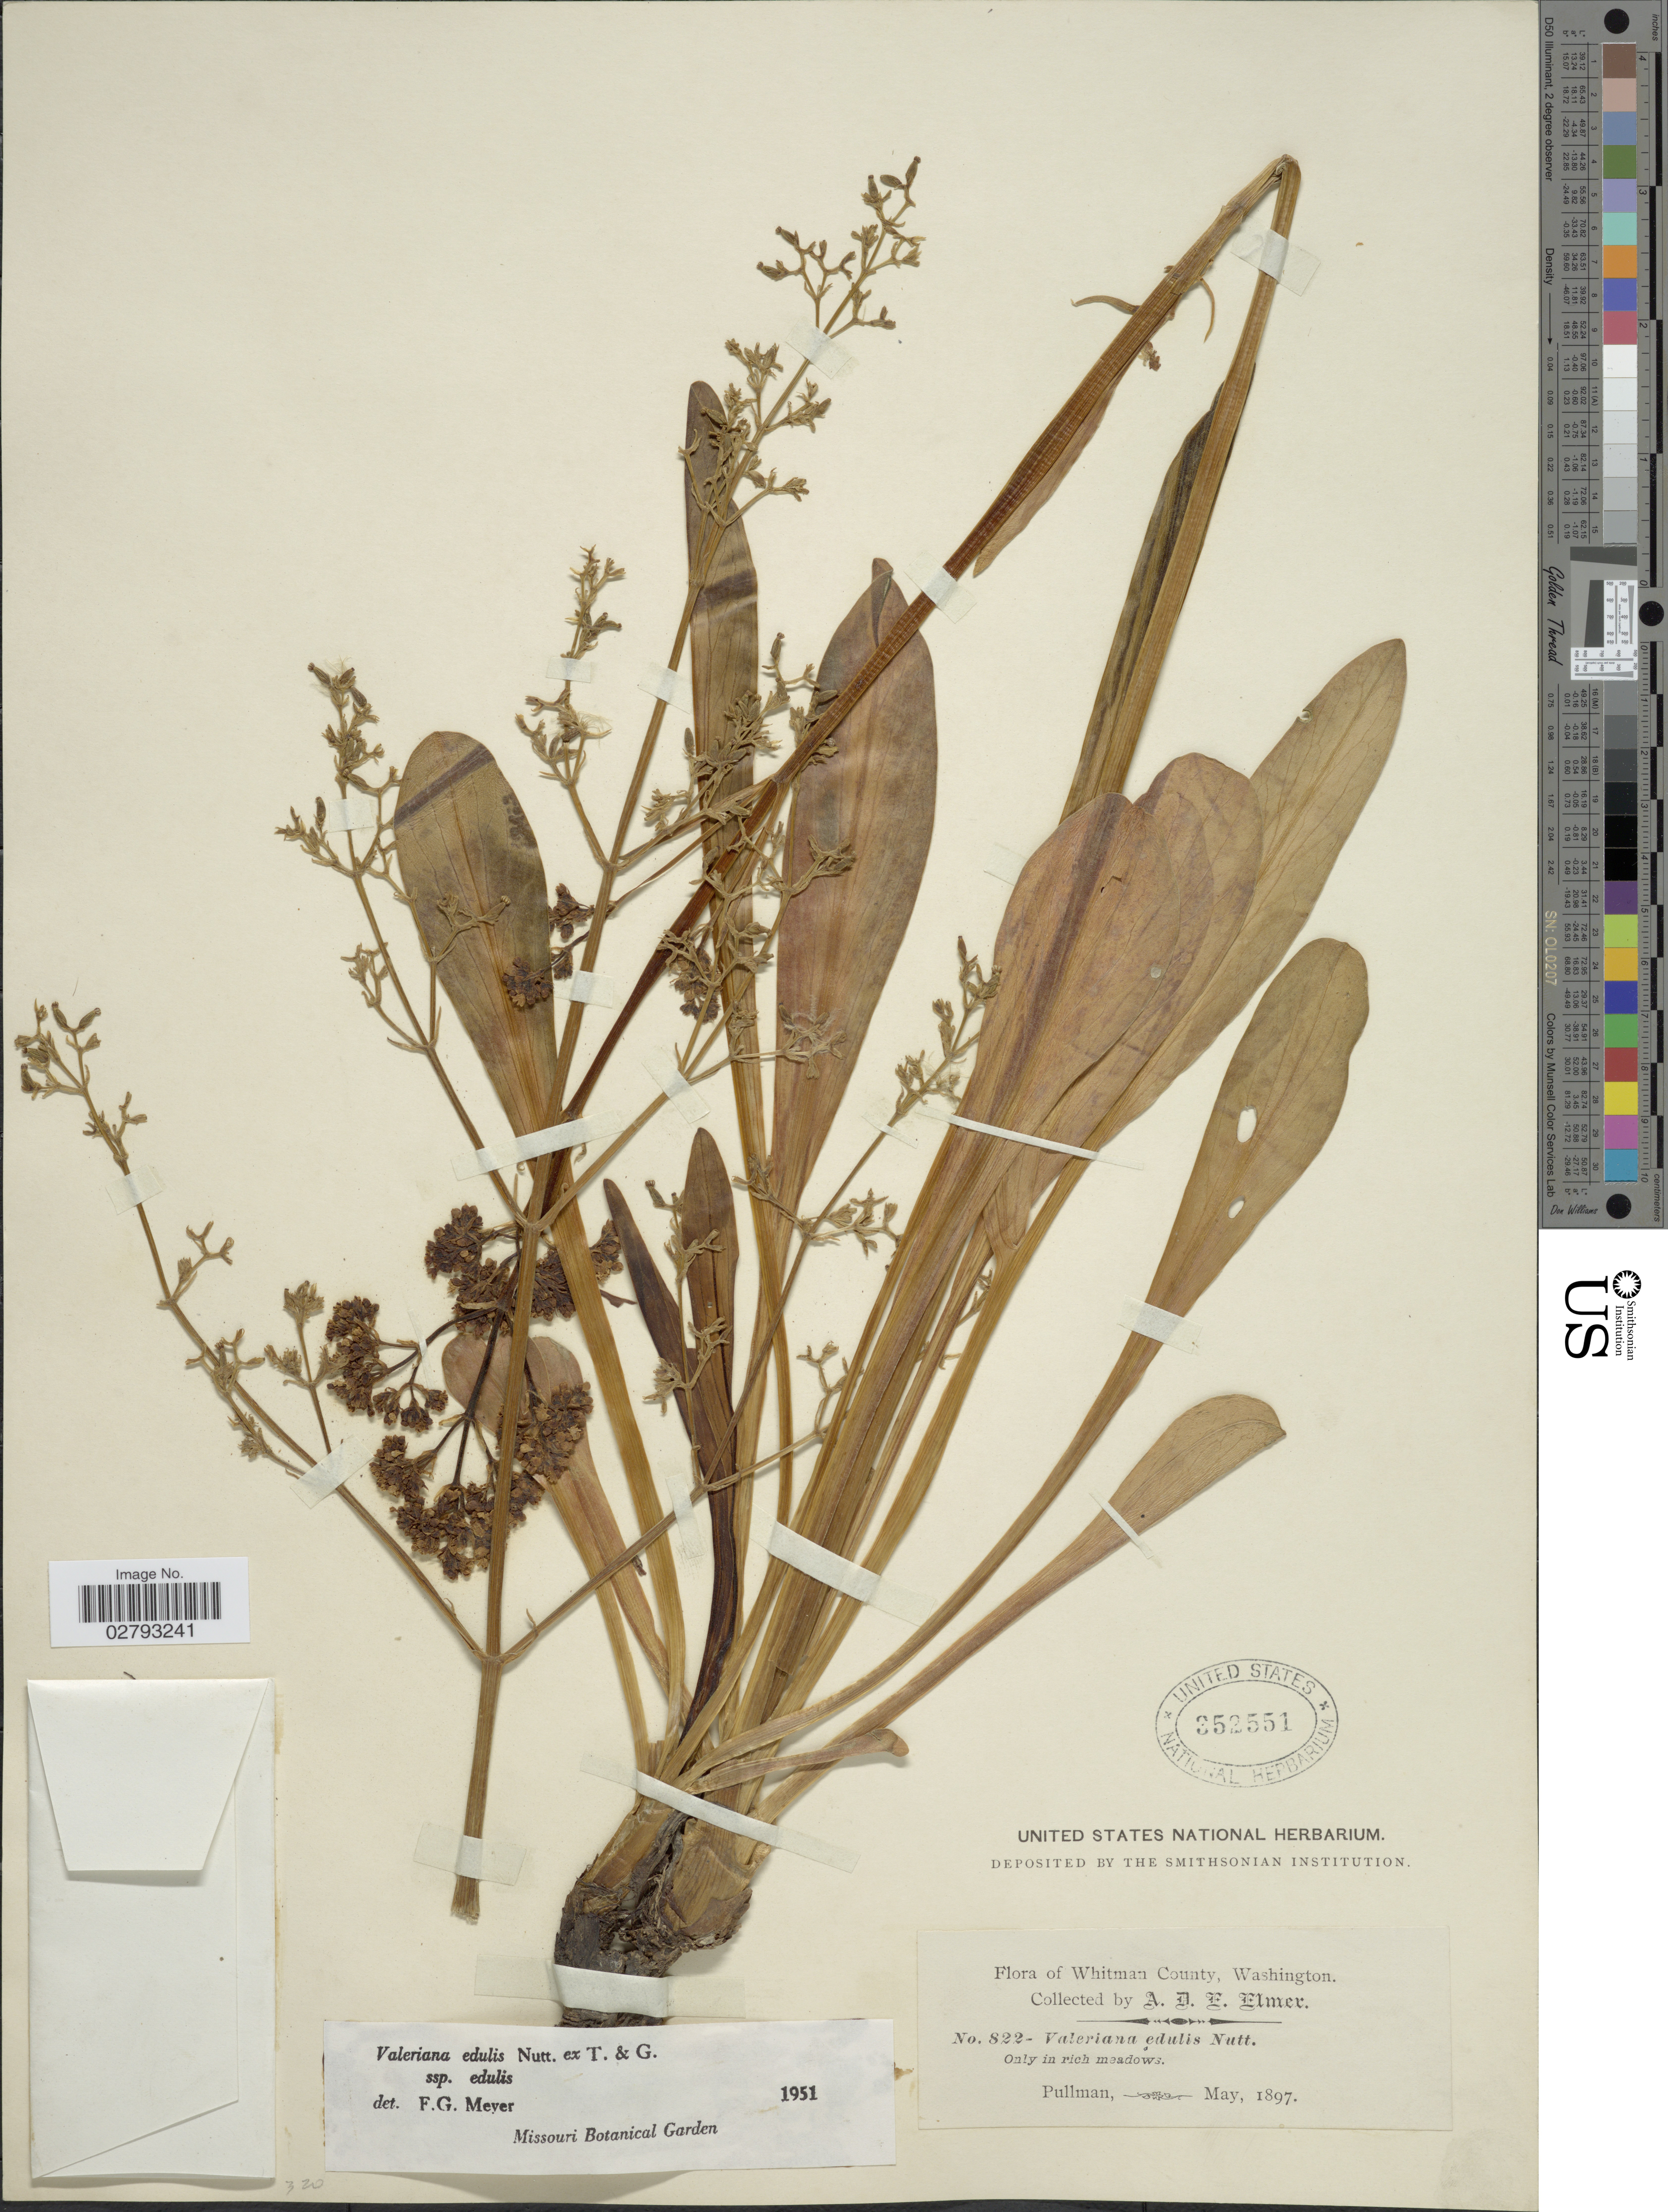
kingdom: Plantae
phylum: Tracheophyta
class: Magnoliopsida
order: Dipsacales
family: Caprifoliaceae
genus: Valeriana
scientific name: Valeriana edulis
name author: Nutt.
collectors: A. D. E. Elmer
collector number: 822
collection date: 1897-05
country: United States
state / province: Washington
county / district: Whitman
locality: Whitman County, Pullman.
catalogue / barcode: US 352551